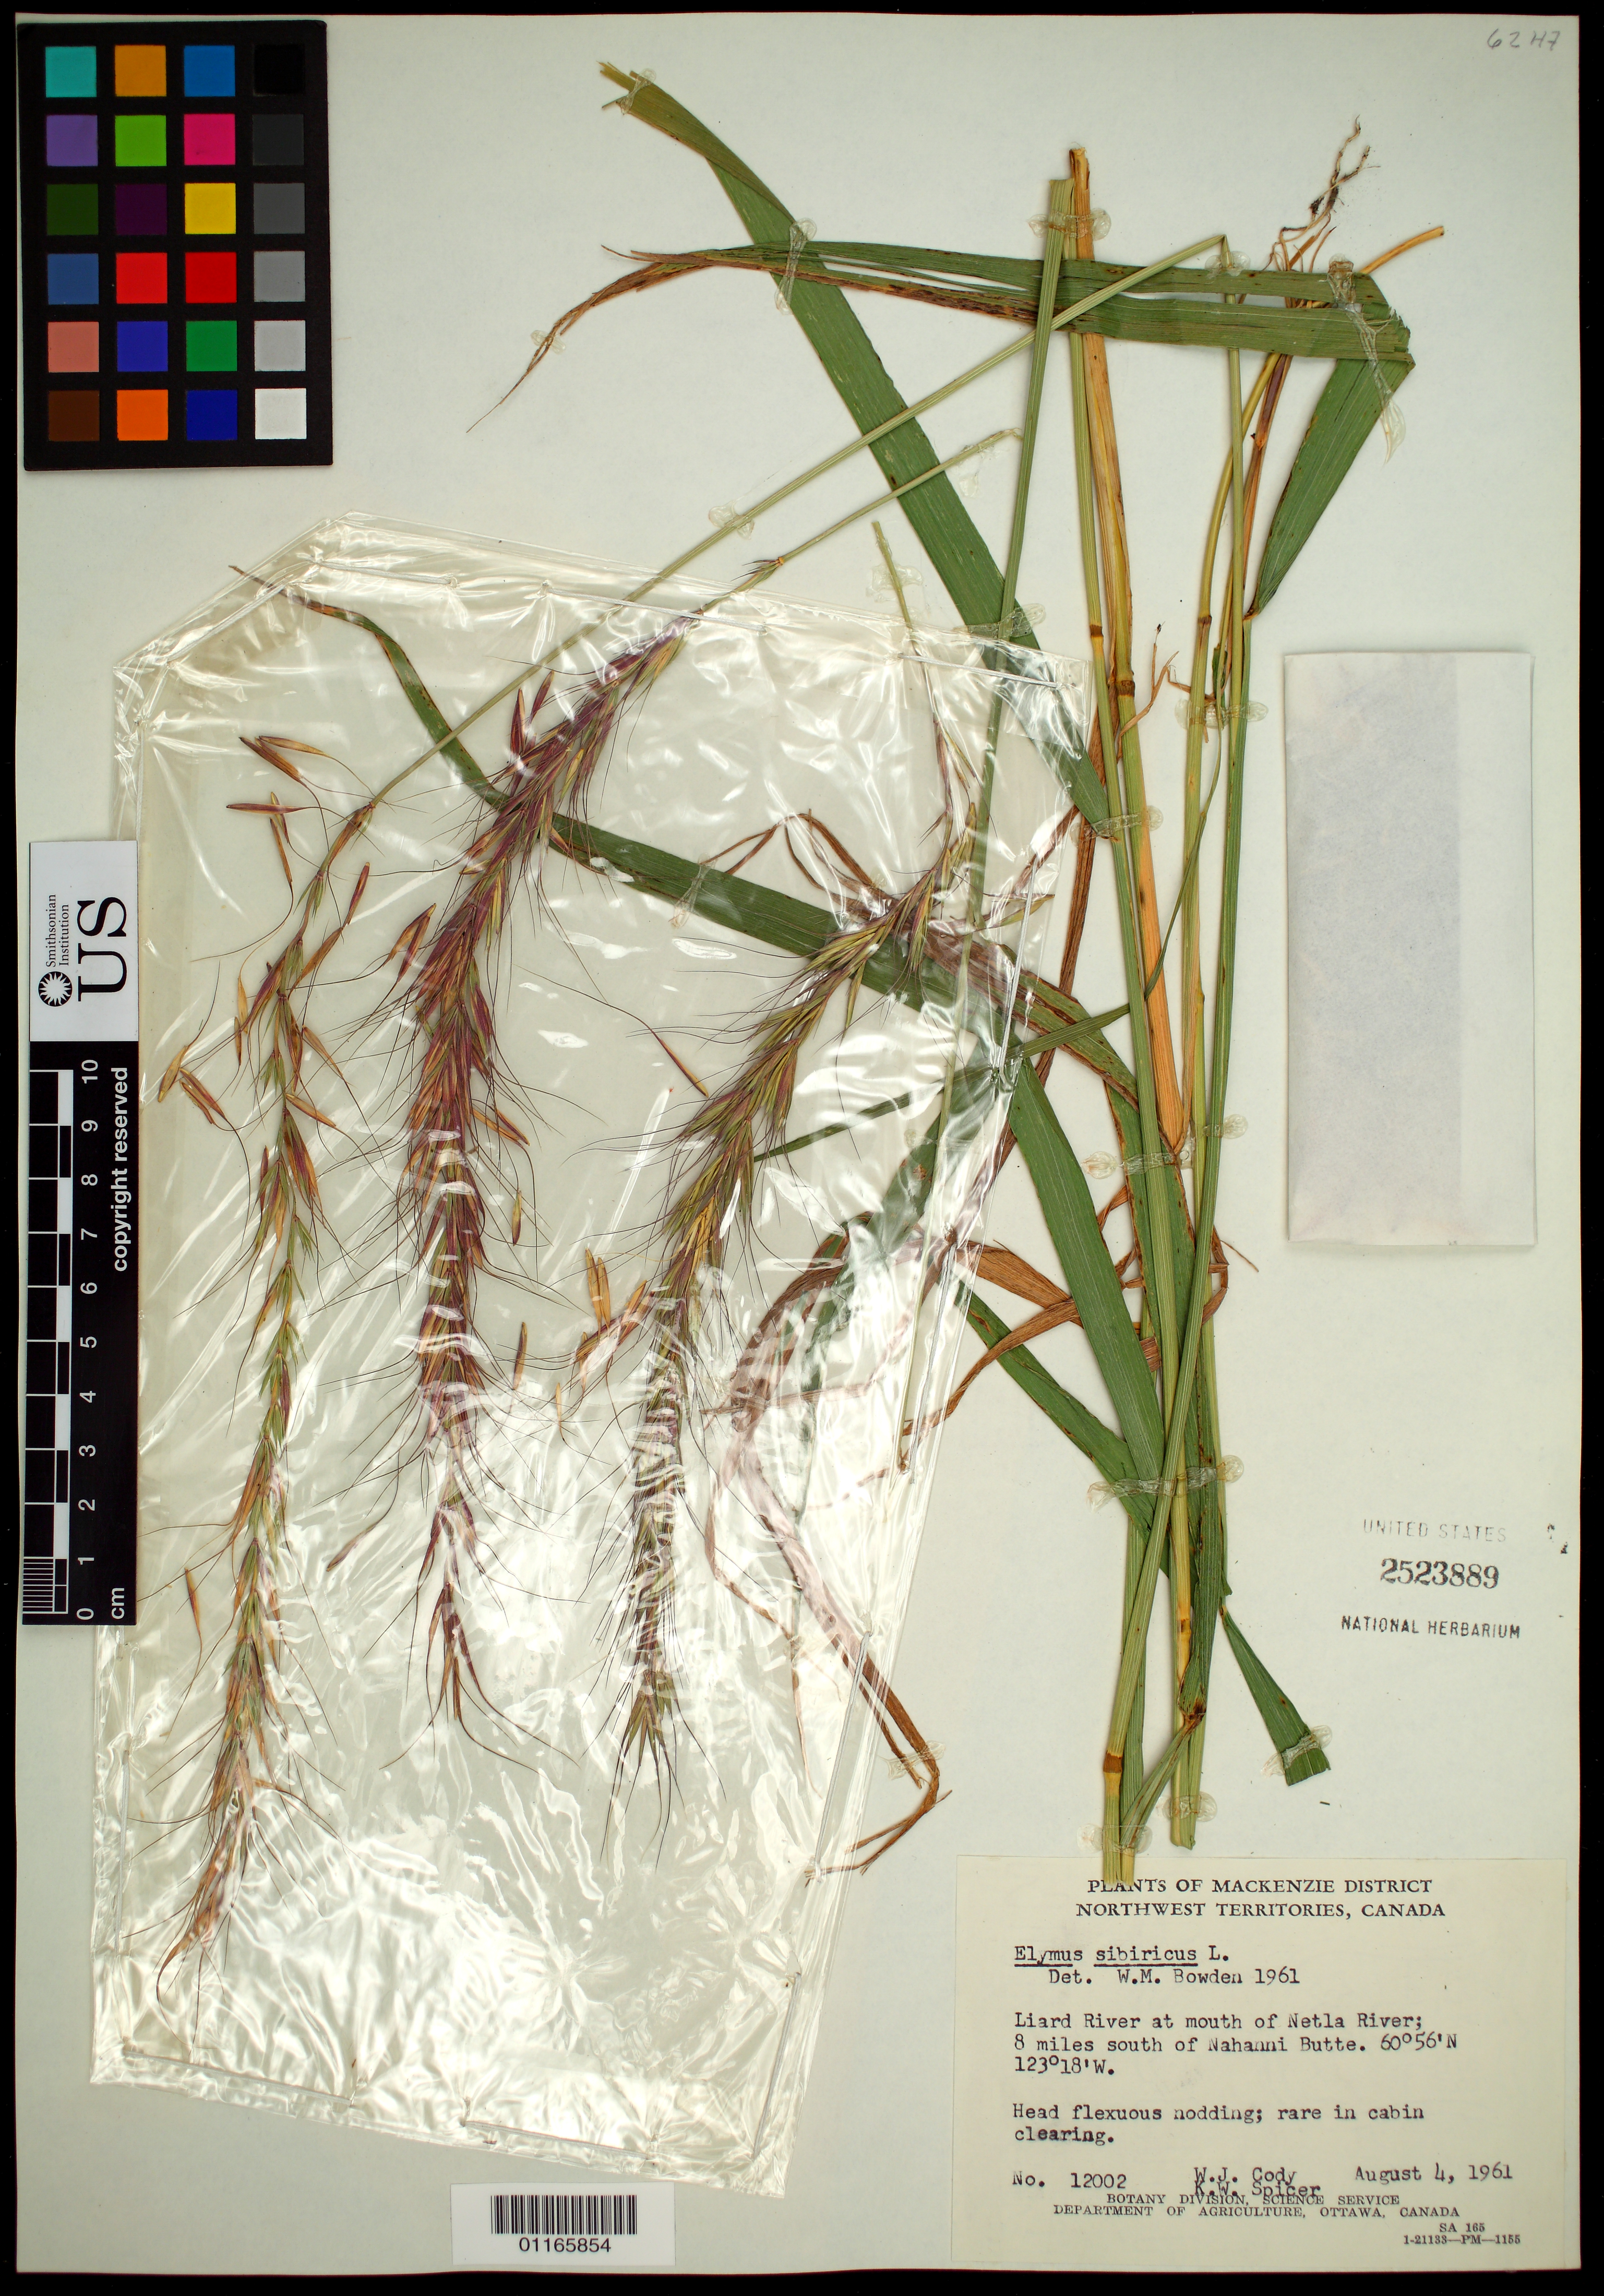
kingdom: Plantae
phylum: Tracheophyta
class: Liliopsida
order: Poales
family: Poaceae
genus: Elymus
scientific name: Elymus sibiricus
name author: L.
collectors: W. Cody & K. Spicer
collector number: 12002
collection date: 1961-08-04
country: Canada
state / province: Northwest Territories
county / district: Mackenzie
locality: Liard River at mouth of Netla River; 8 miles south of Nahanni Butte.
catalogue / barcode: US 2523889